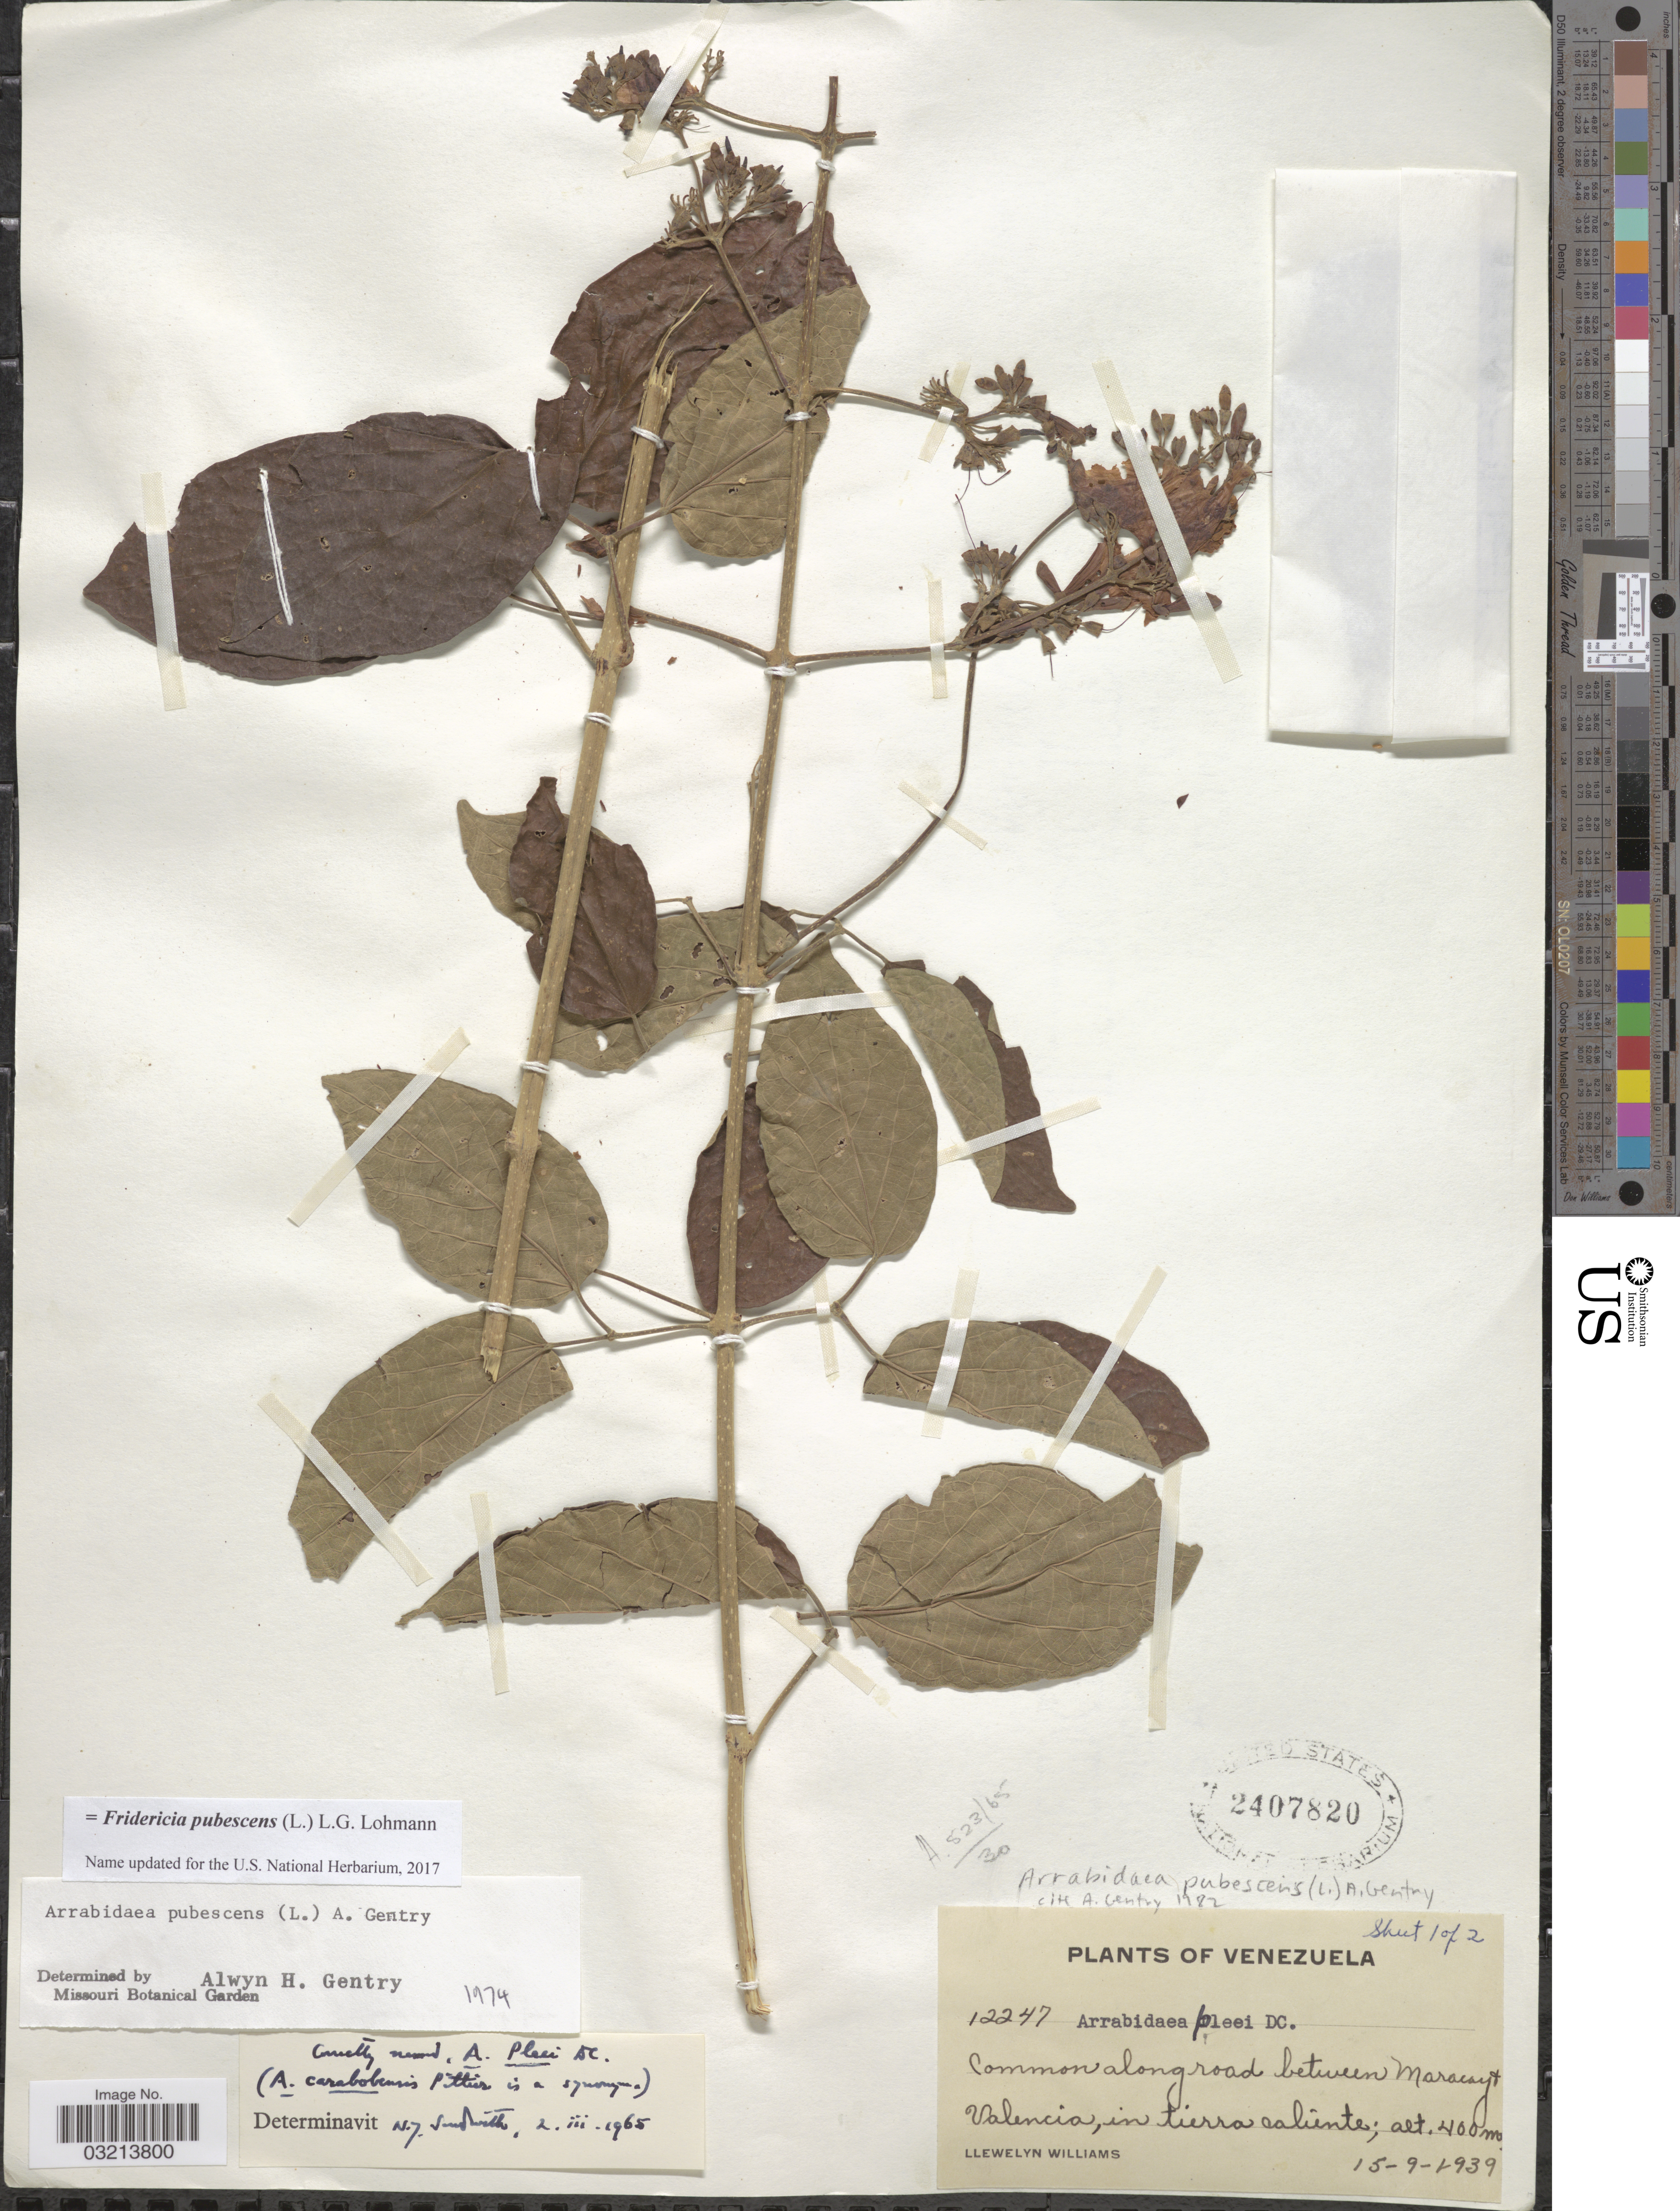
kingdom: Plantae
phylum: Tracheophyta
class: Magnoliopsida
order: Lamiales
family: Bignoniaceae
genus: Fridericia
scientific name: Fridericia pubescens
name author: (L.) L.G. Lohmann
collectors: Ll. Williams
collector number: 12247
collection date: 1939-09-15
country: Venezuela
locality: Common along road between Maracay & Valencia, in tierra caliente.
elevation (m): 400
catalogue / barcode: US 2407820